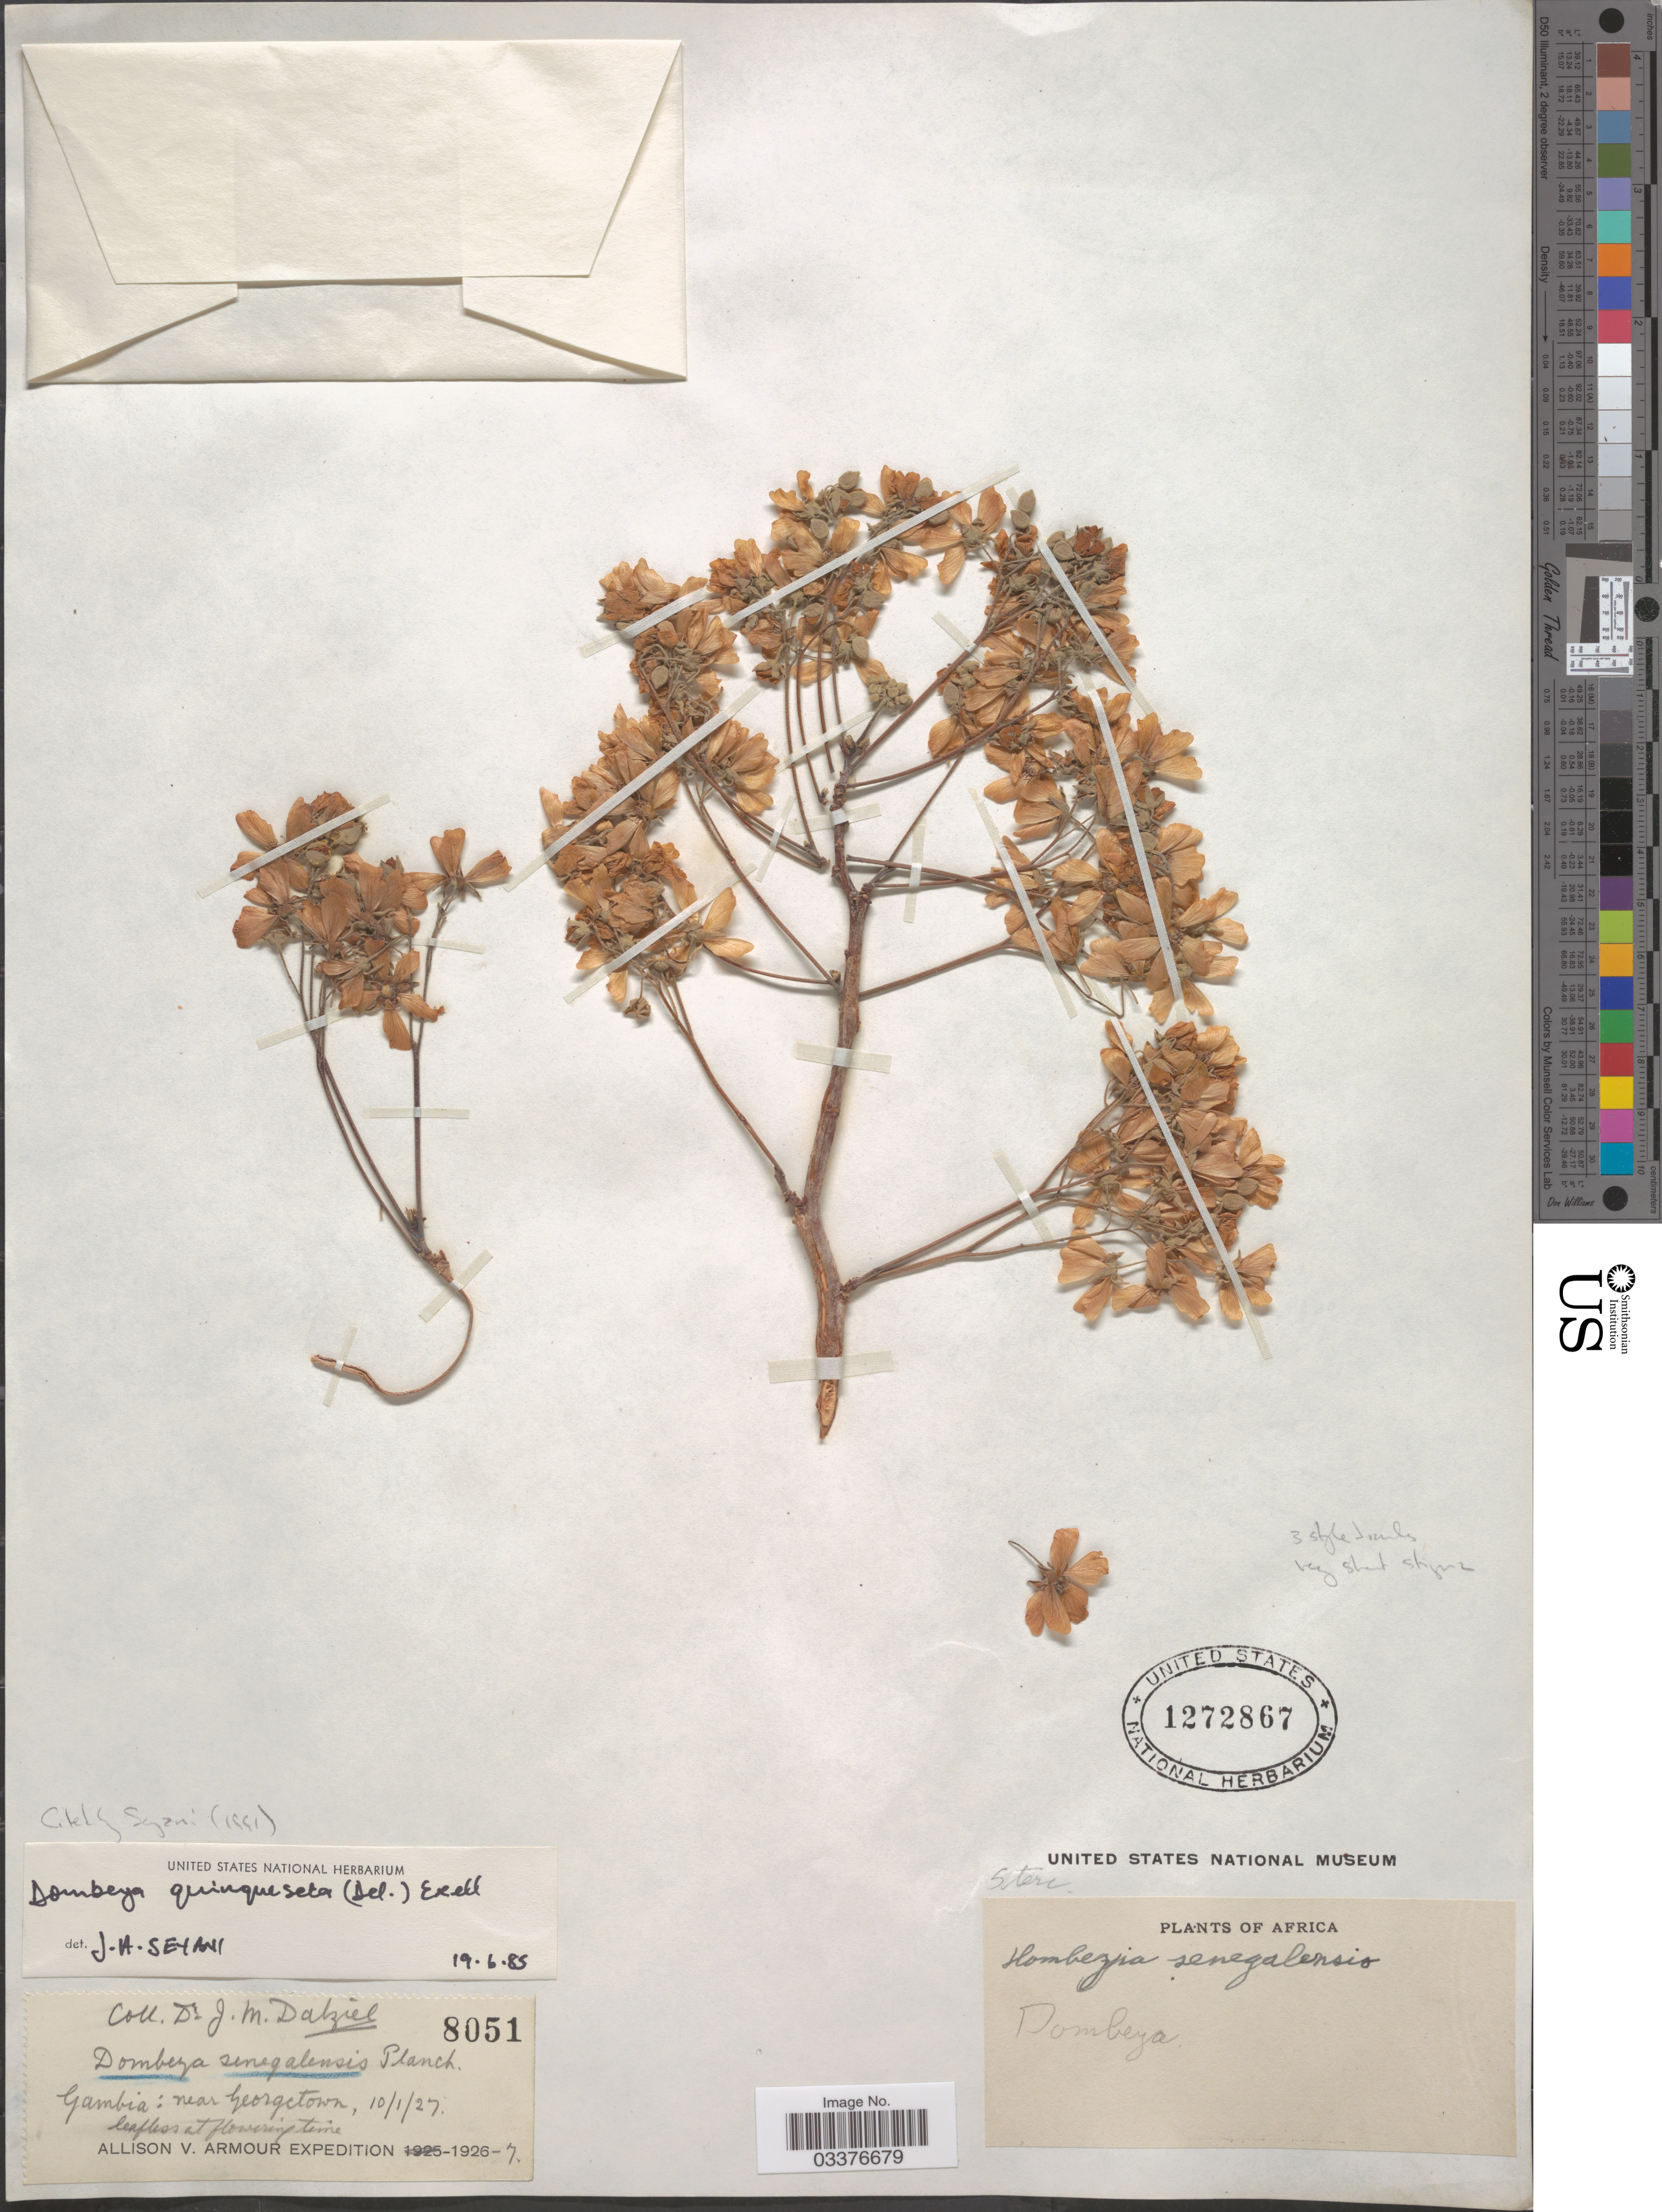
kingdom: Plantae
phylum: Tracheophyta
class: Magnoliopsida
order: Malvales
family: Malvaceae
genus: Dombeya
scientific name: Dombeya quinqueseta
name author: (Delile) Exell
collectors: J. Dalziel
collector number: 8051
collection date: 1927-01-10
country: Gambia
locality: Africa. Near Georgetown.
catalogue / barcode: US 1272867